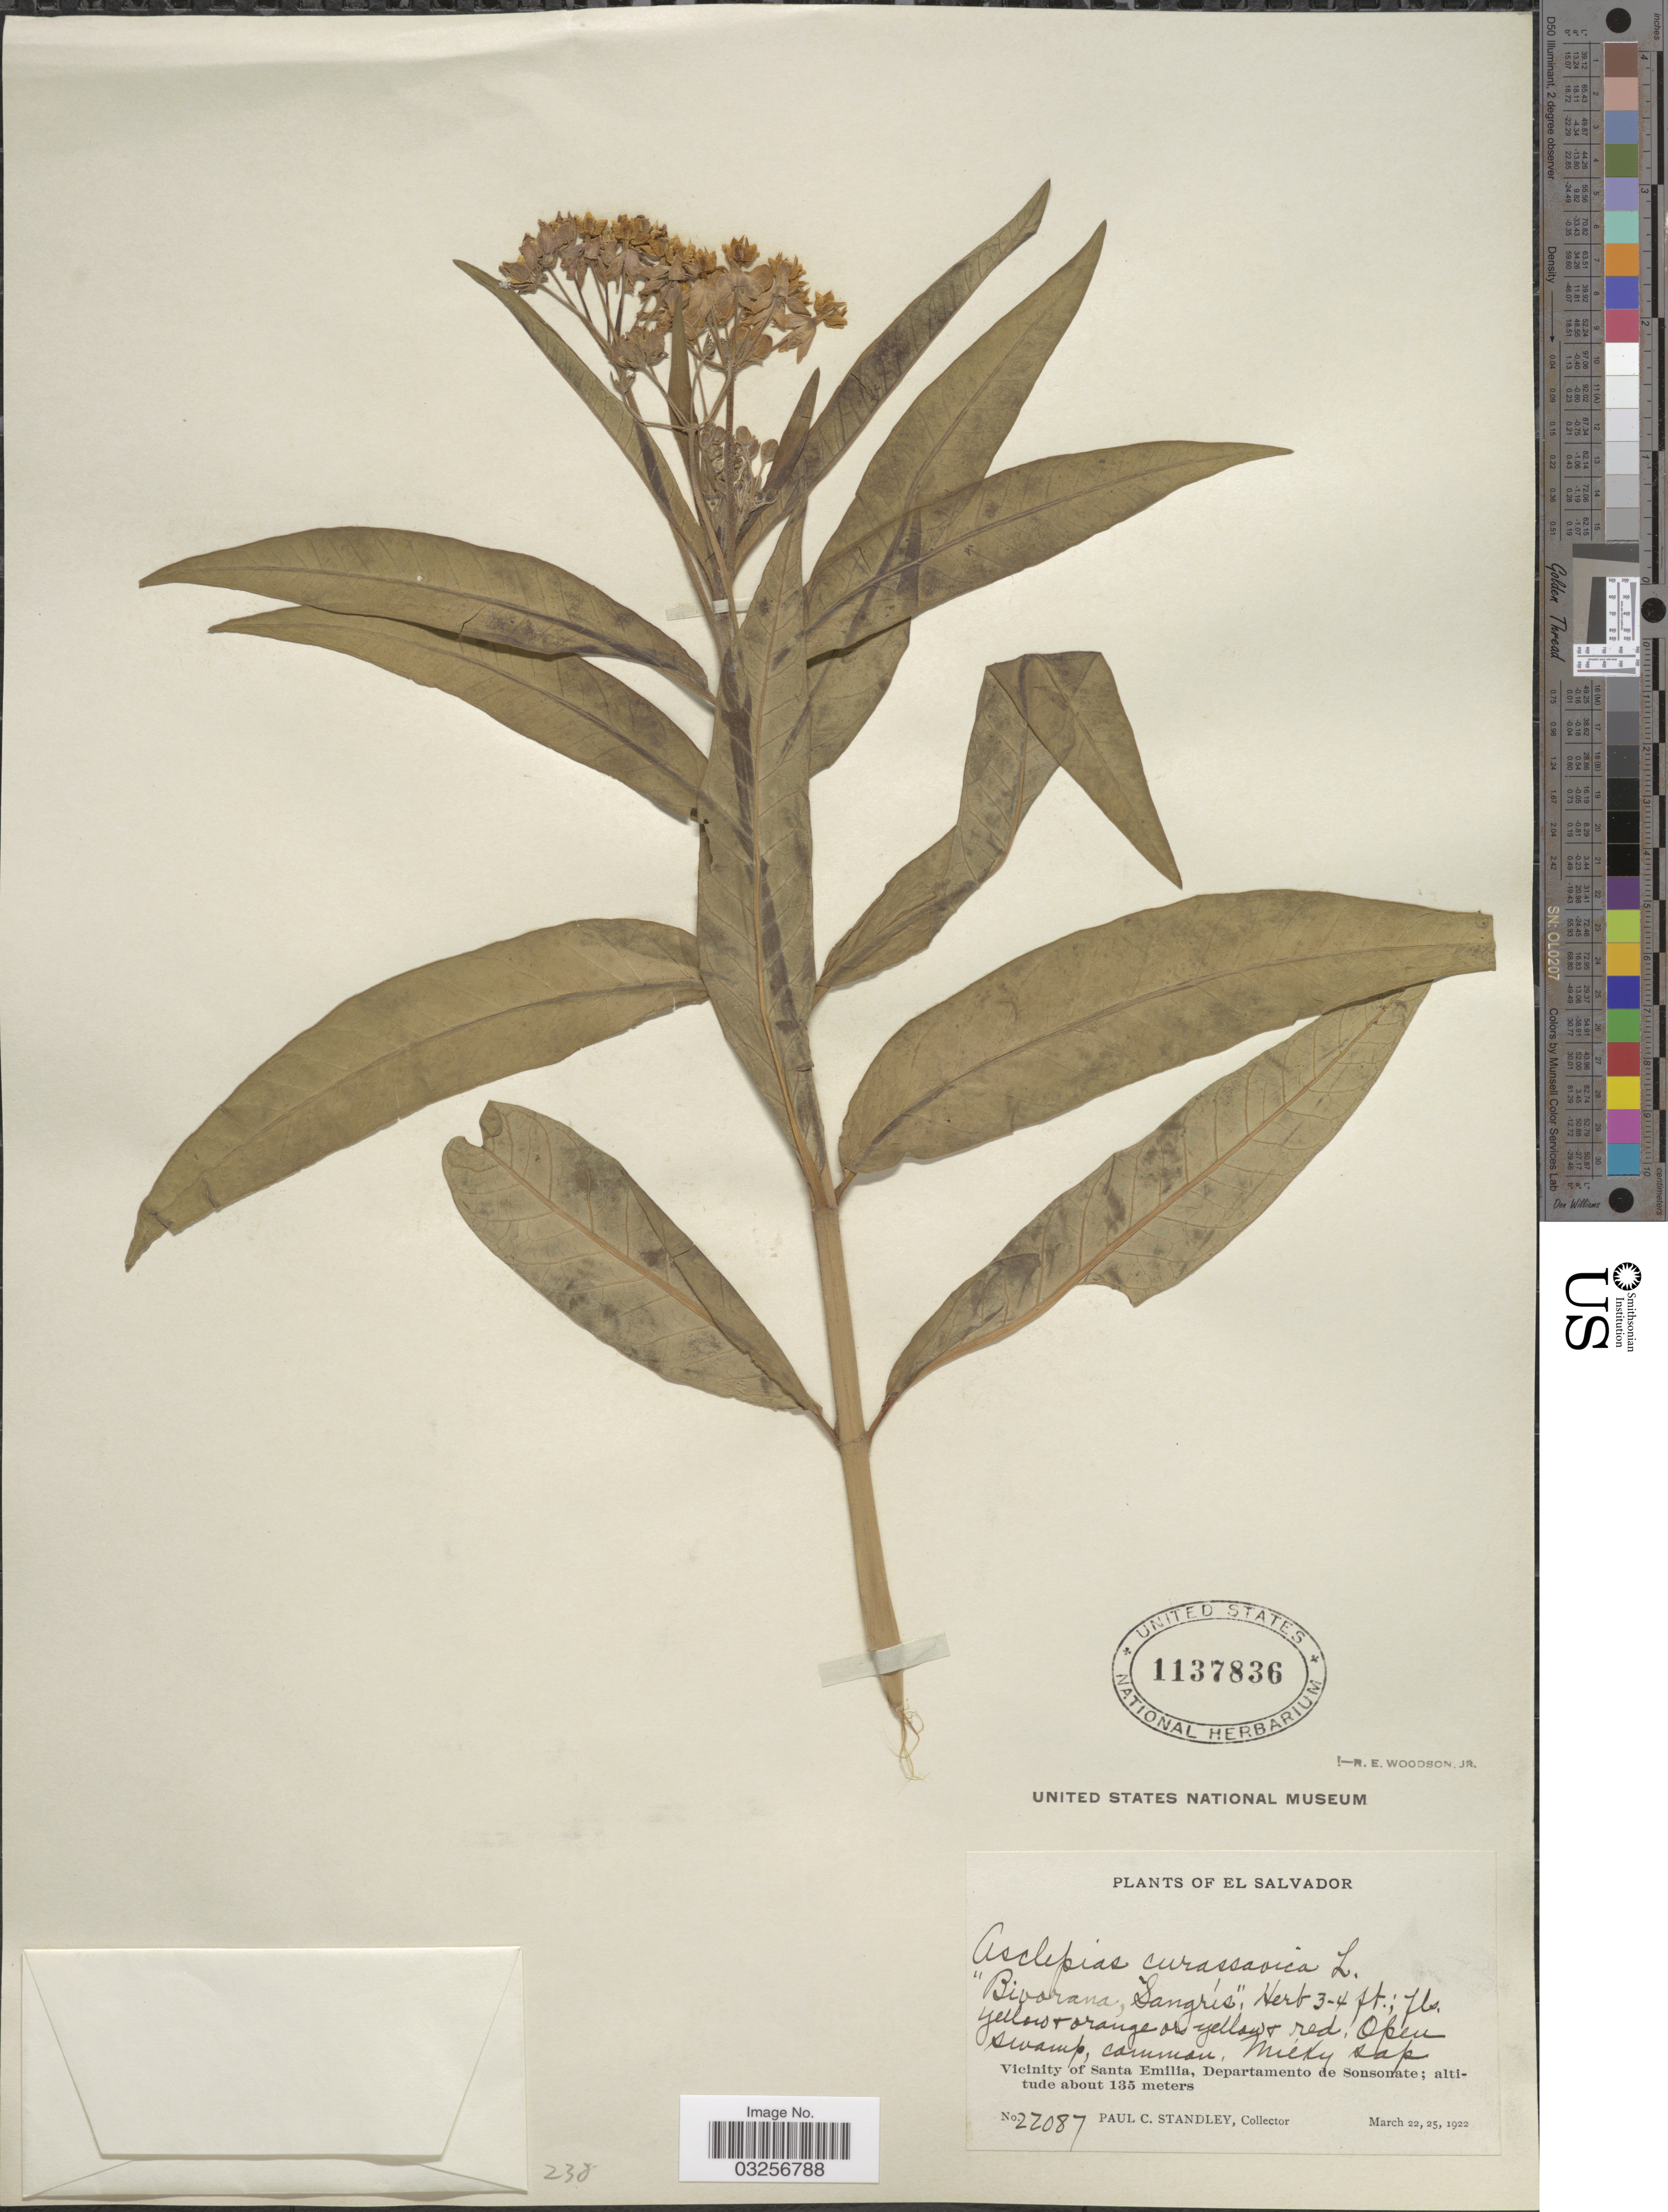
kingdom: Plantae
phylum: Tracheophyta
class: Magnoliopsida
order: Gentianales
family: Apocynaceae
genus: Asclepias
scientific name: Asclepias curassavica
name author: L.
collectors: P. C. Standley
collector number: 22087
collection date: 1922-03-22/1922-03-25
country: El Salvador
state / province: Sonsonate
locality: Vicinity of Santa Emilia, Departamento de Sonsonate.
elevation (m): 135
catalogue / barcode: US 1137836